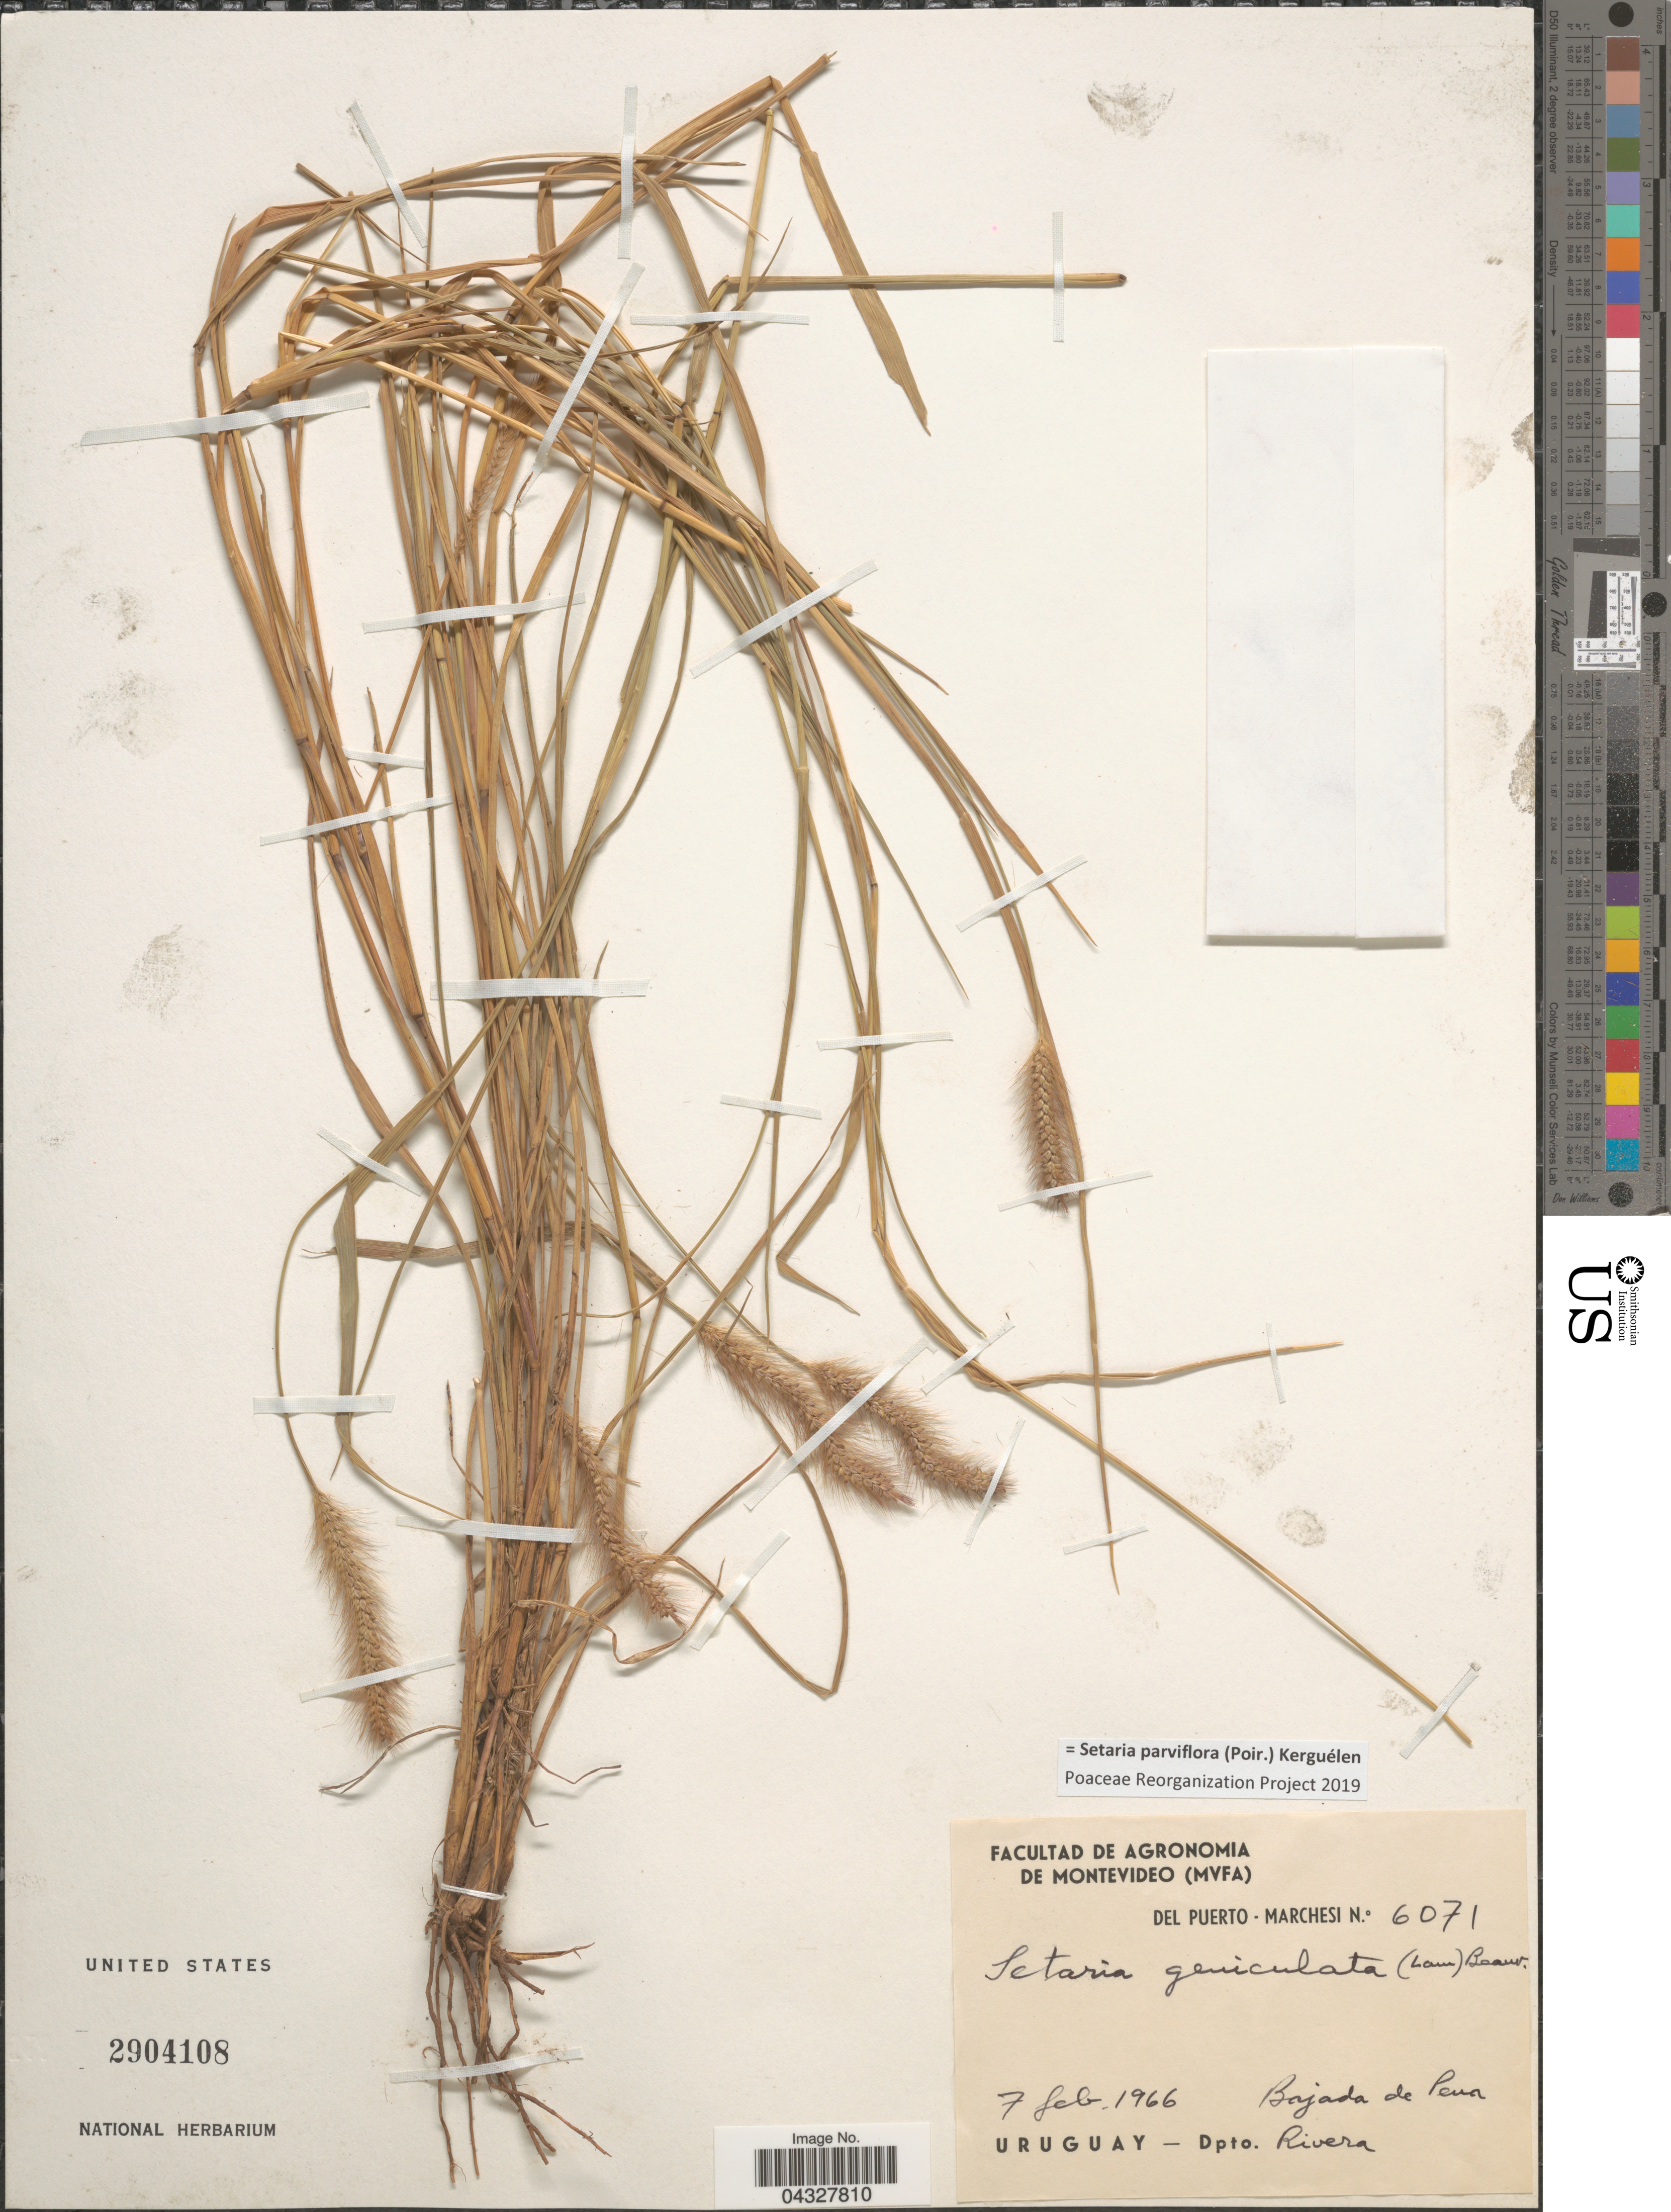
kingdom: Plantae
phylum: Tracheophyta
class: Liliopsida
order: Poales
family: Poaceae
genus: Setaria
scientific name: Setaria parviflora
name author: (Poir.) Kerguélen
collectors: Marchesi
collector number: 6071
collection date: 1966-02-07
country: Uruguay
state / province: Rivera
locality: Del Puerto. Bajada de Pena. Dpto. Rivera.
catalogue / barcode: US 2904108